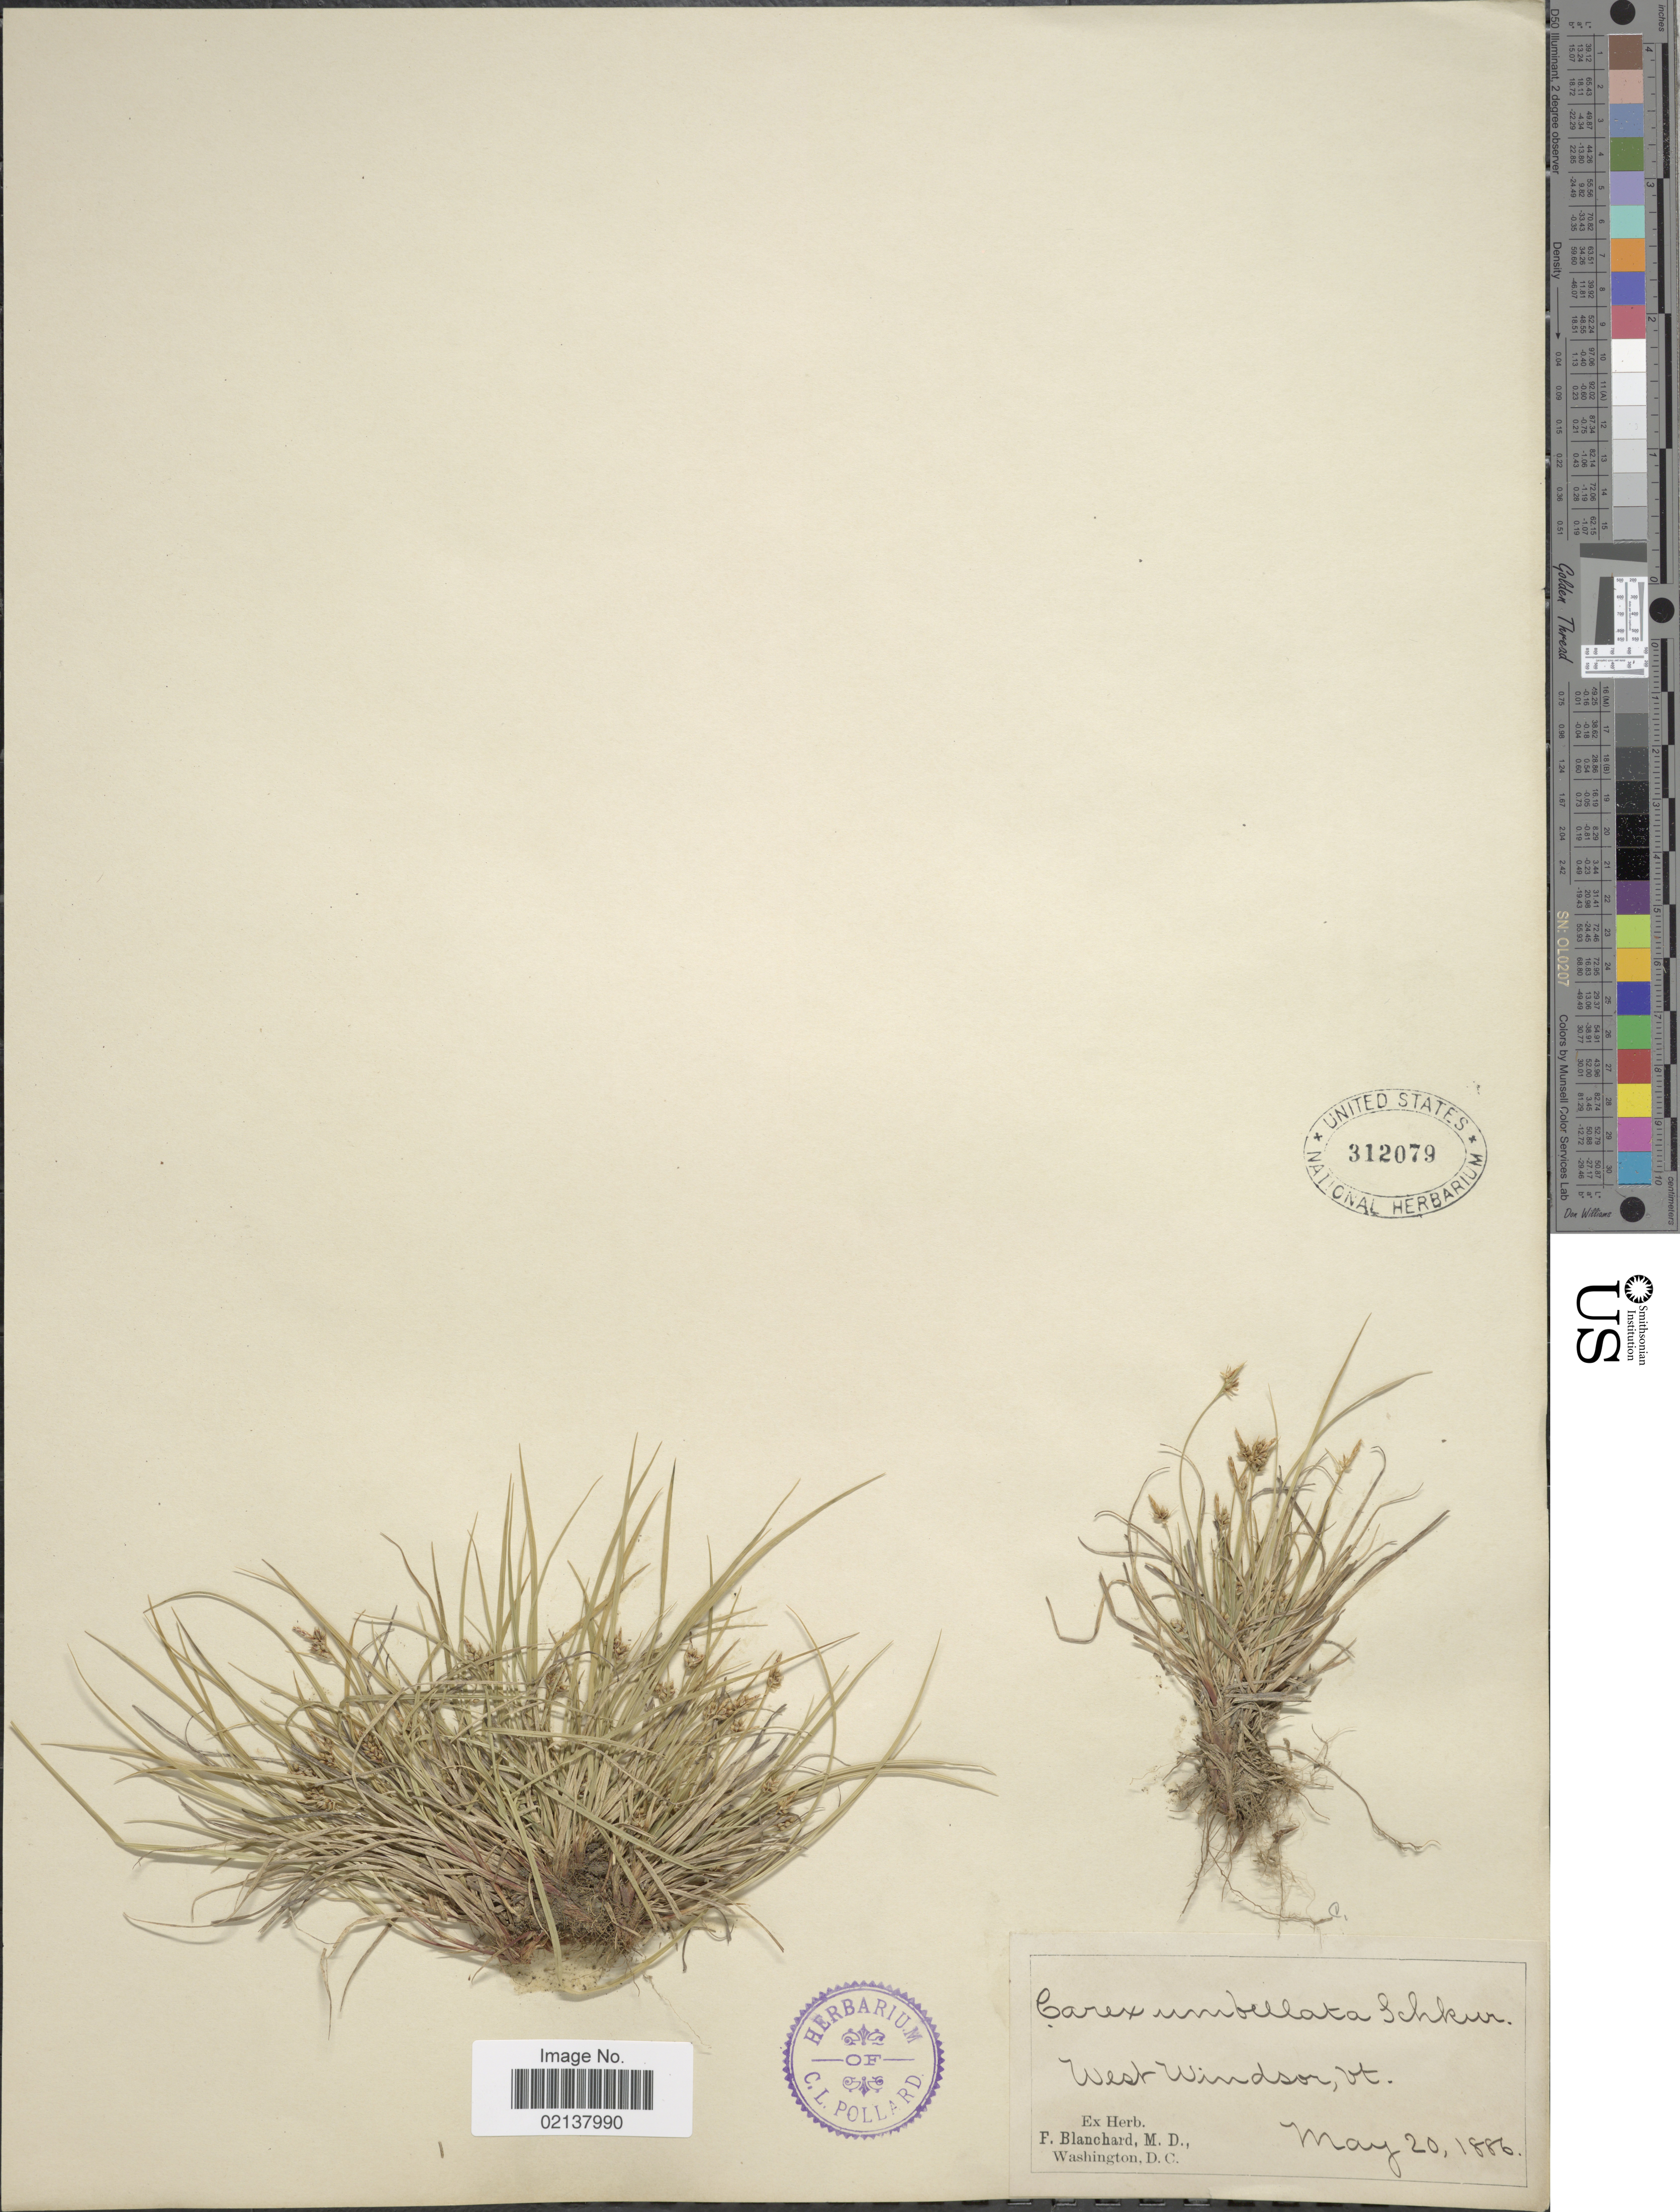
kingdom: Plantae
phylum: Tracheophyta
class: Liliopsida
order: Poales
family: Cyperaceae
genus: Carex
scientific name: Carex umbellata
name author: Schkuhr ex Willd.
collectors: ex herb. F. Blanchard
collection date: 1886-05-20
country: United States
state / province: Vermont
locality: West Windson, Vt.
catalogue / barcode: US 312079